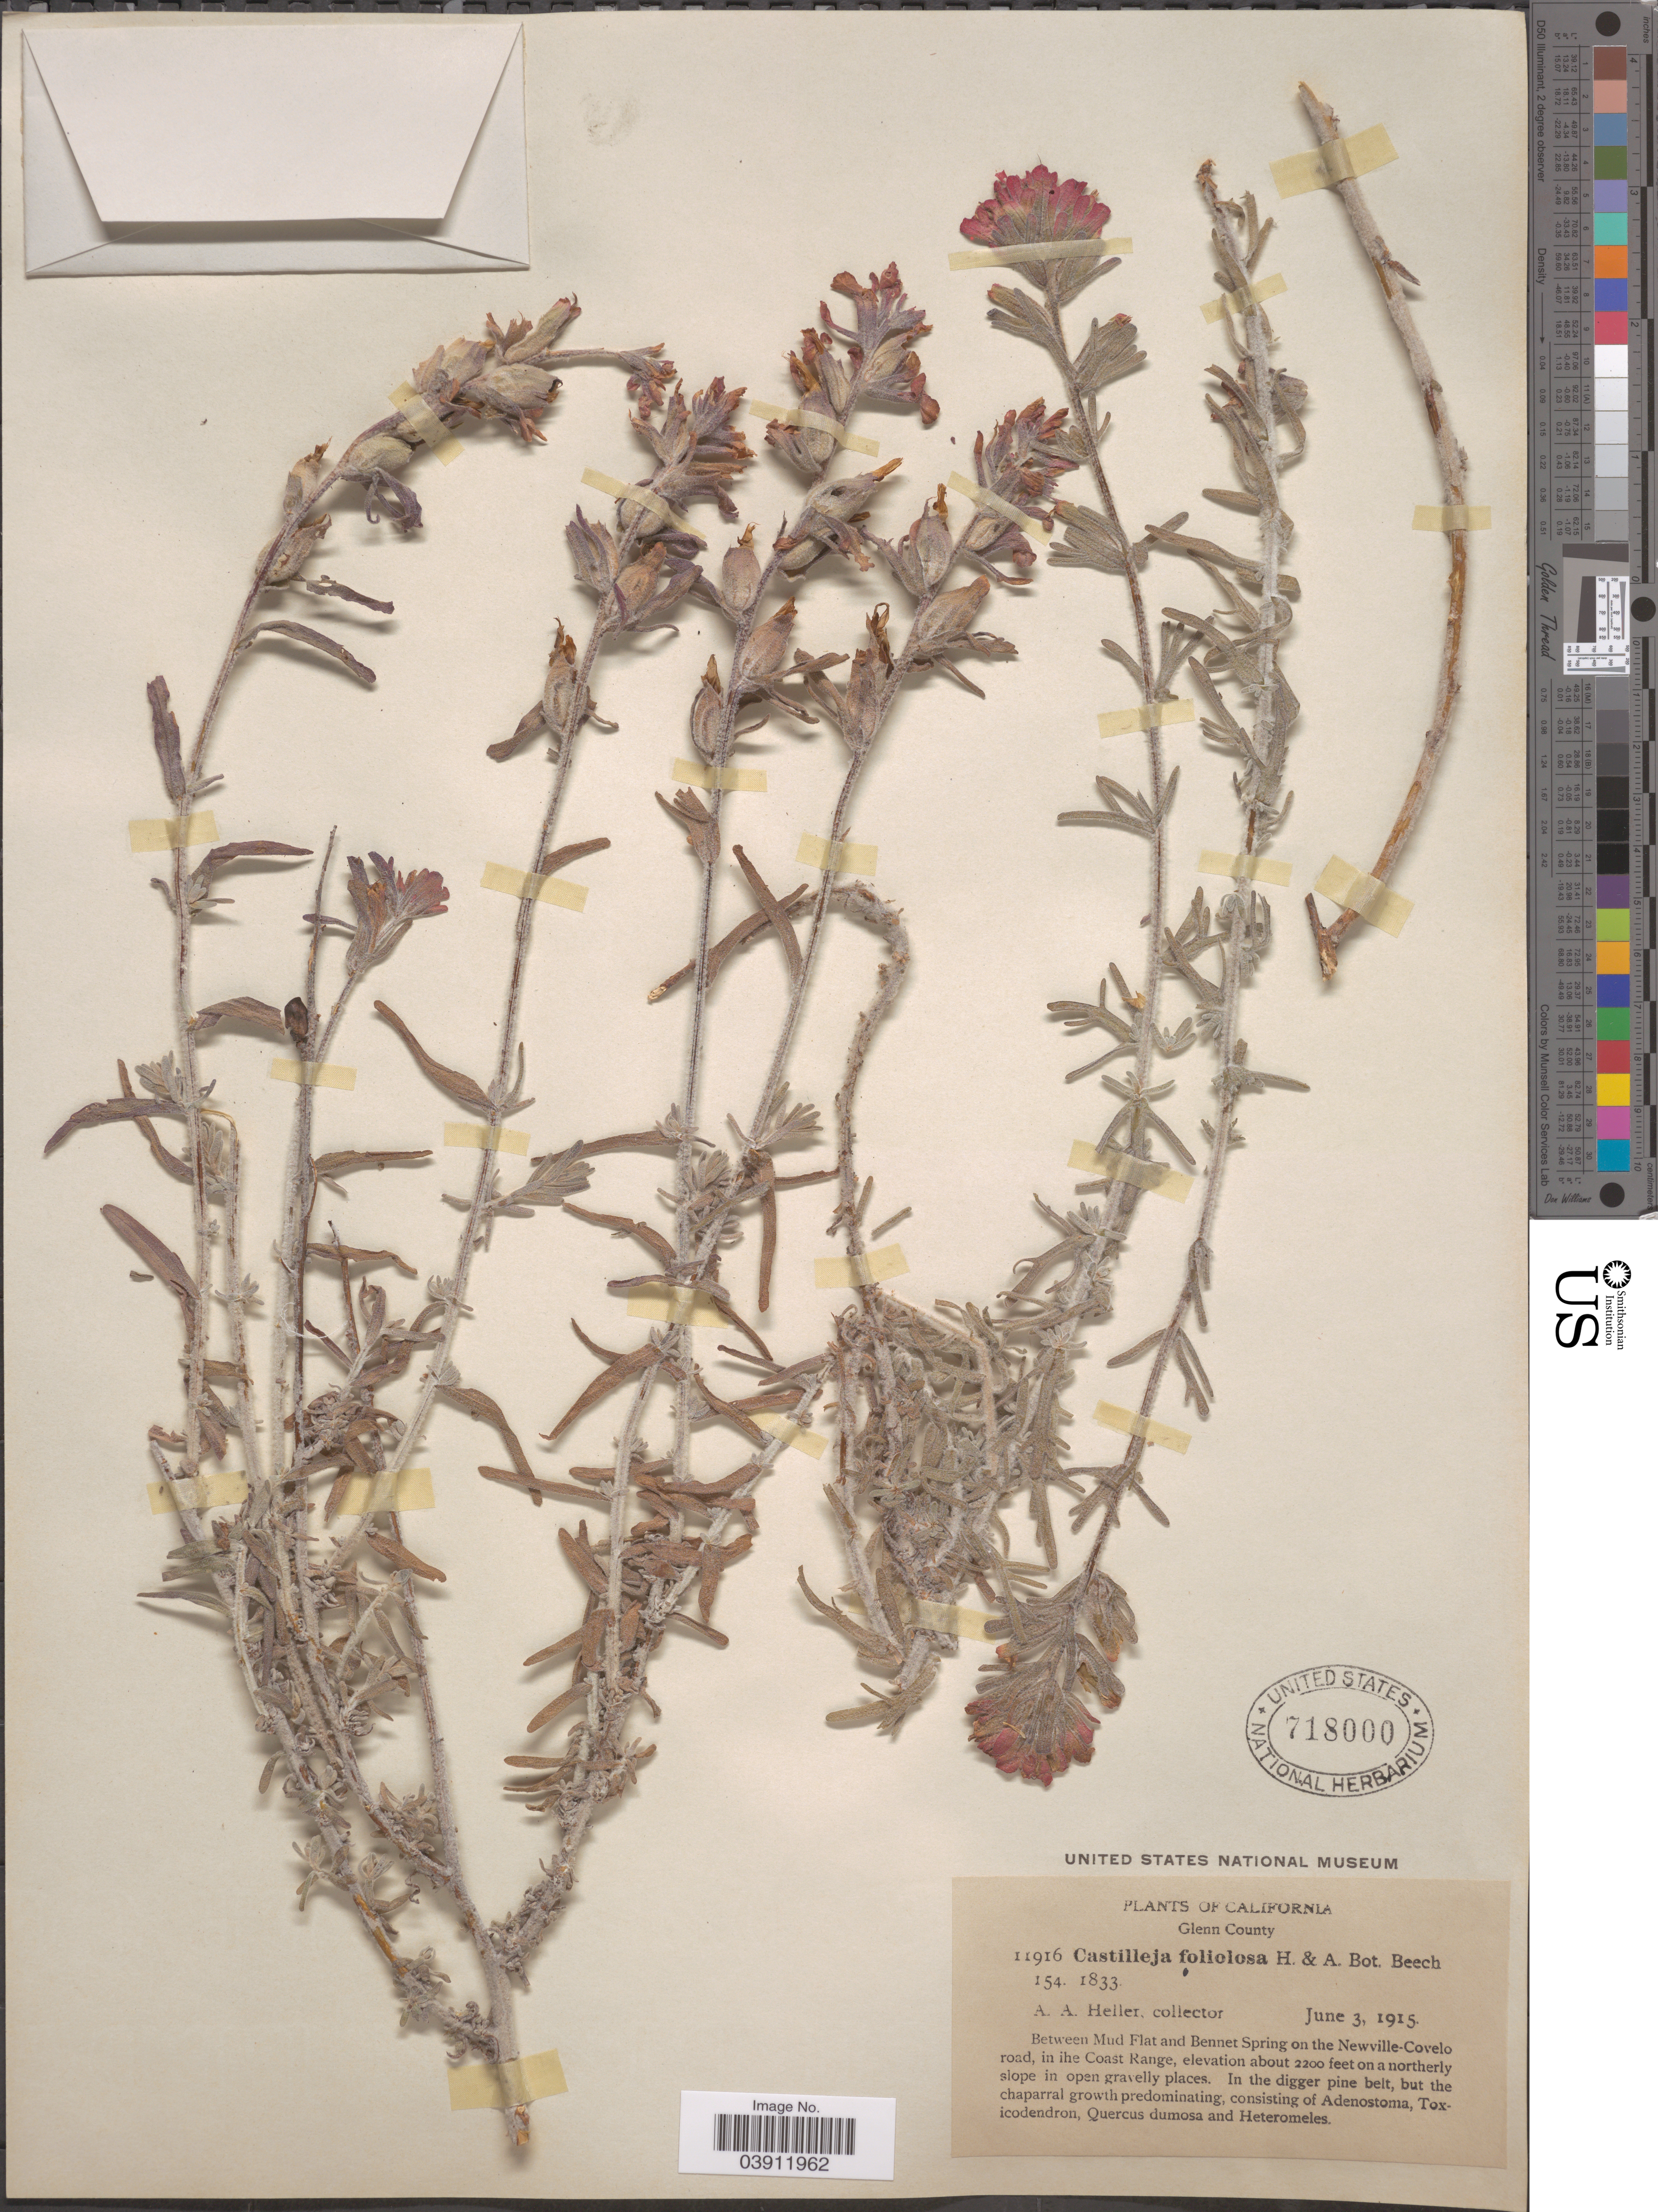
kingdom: Plantae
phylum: Tracheophyta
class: Magnoliopsida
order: Lamiales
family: Orobanchaceae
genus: Castilleja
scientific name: Castilleja foliolosa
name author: Hook. f.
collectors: A. A. Heller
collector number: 11916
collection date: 1915-06-03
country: United States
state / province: California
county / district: Glenn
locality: Glenn County. Between Mud Flat and Bennet Spring on the Newville-Covelo road, in the Coast Range.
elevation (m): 671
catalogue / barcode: US 718000